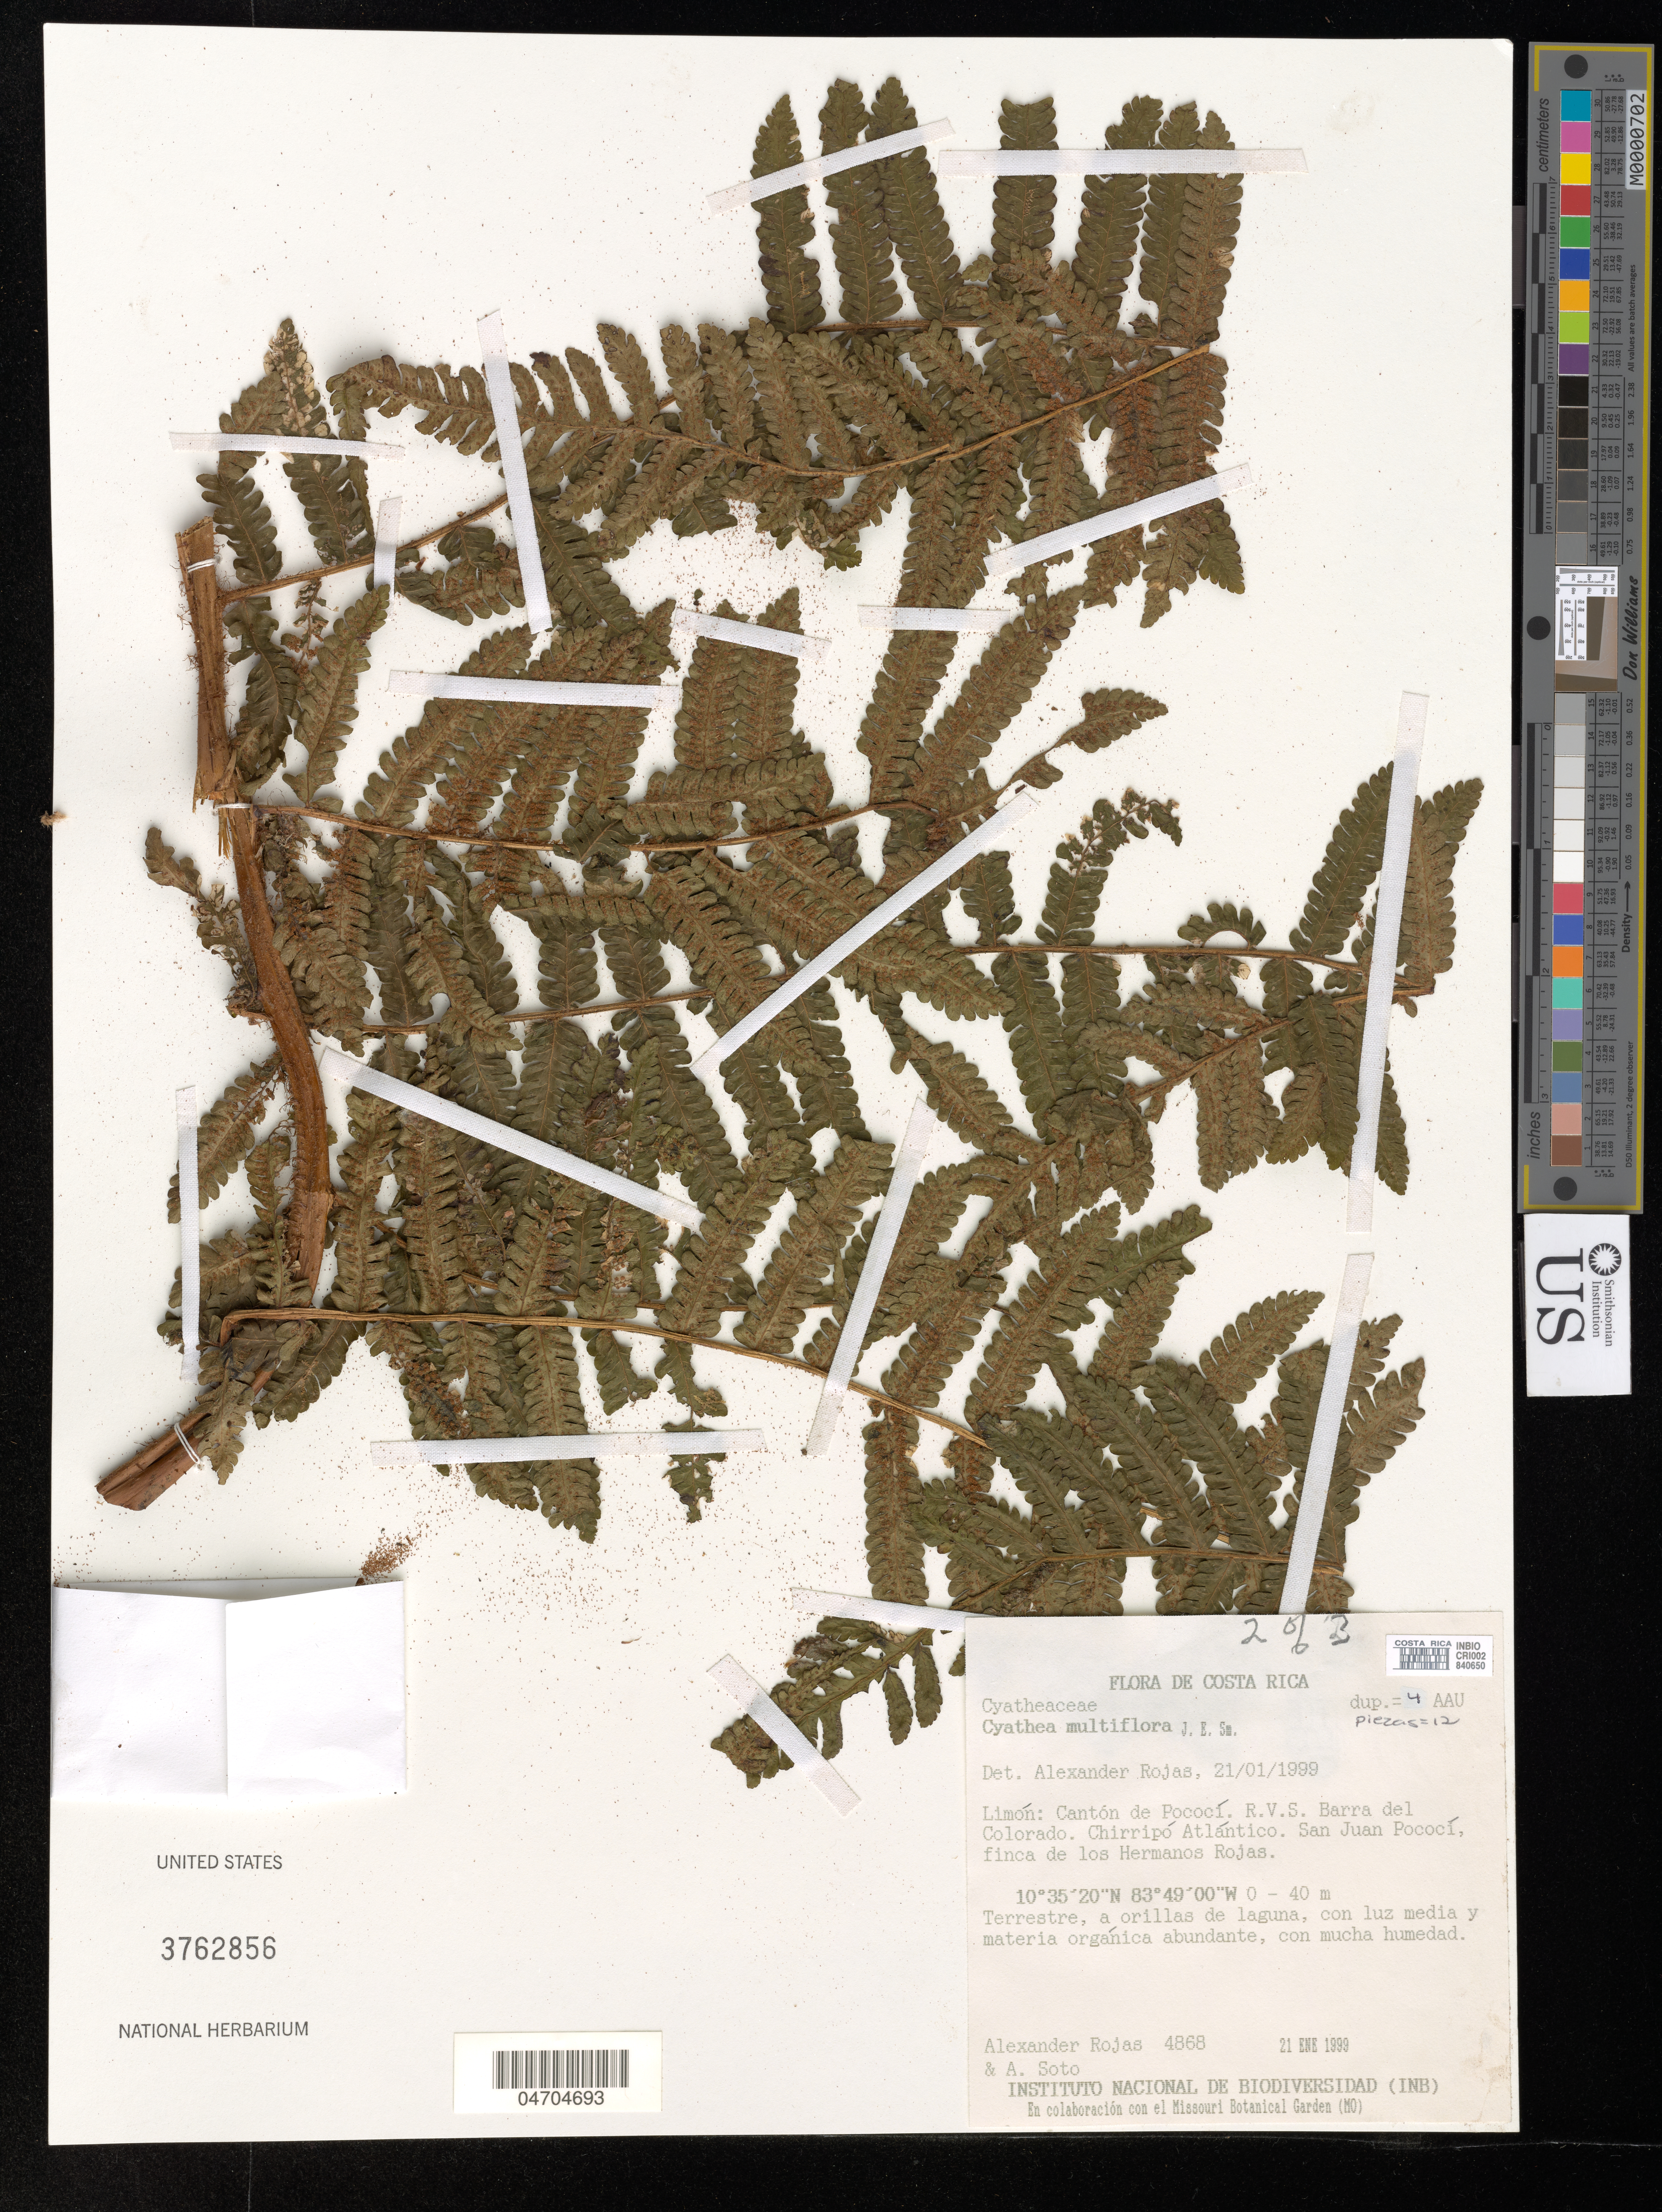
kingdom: Plantae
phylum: Tracheophyta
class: Polypodiopsida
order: Cyatheales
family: Cyatheaceae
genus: Cyathea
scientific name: Cyathea multiflora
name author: Sm.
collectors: A. Rojas & A. Soto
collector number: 4868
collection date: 1999-01-21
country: Costa Rica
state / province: Limón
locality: Cantón de Pococí. R. V. S. Barra del Colorado. Chirripó Atlántico. San Juan Pococí, finca de los Hermanos Rojas.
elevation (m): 0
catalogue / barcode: US 3762856